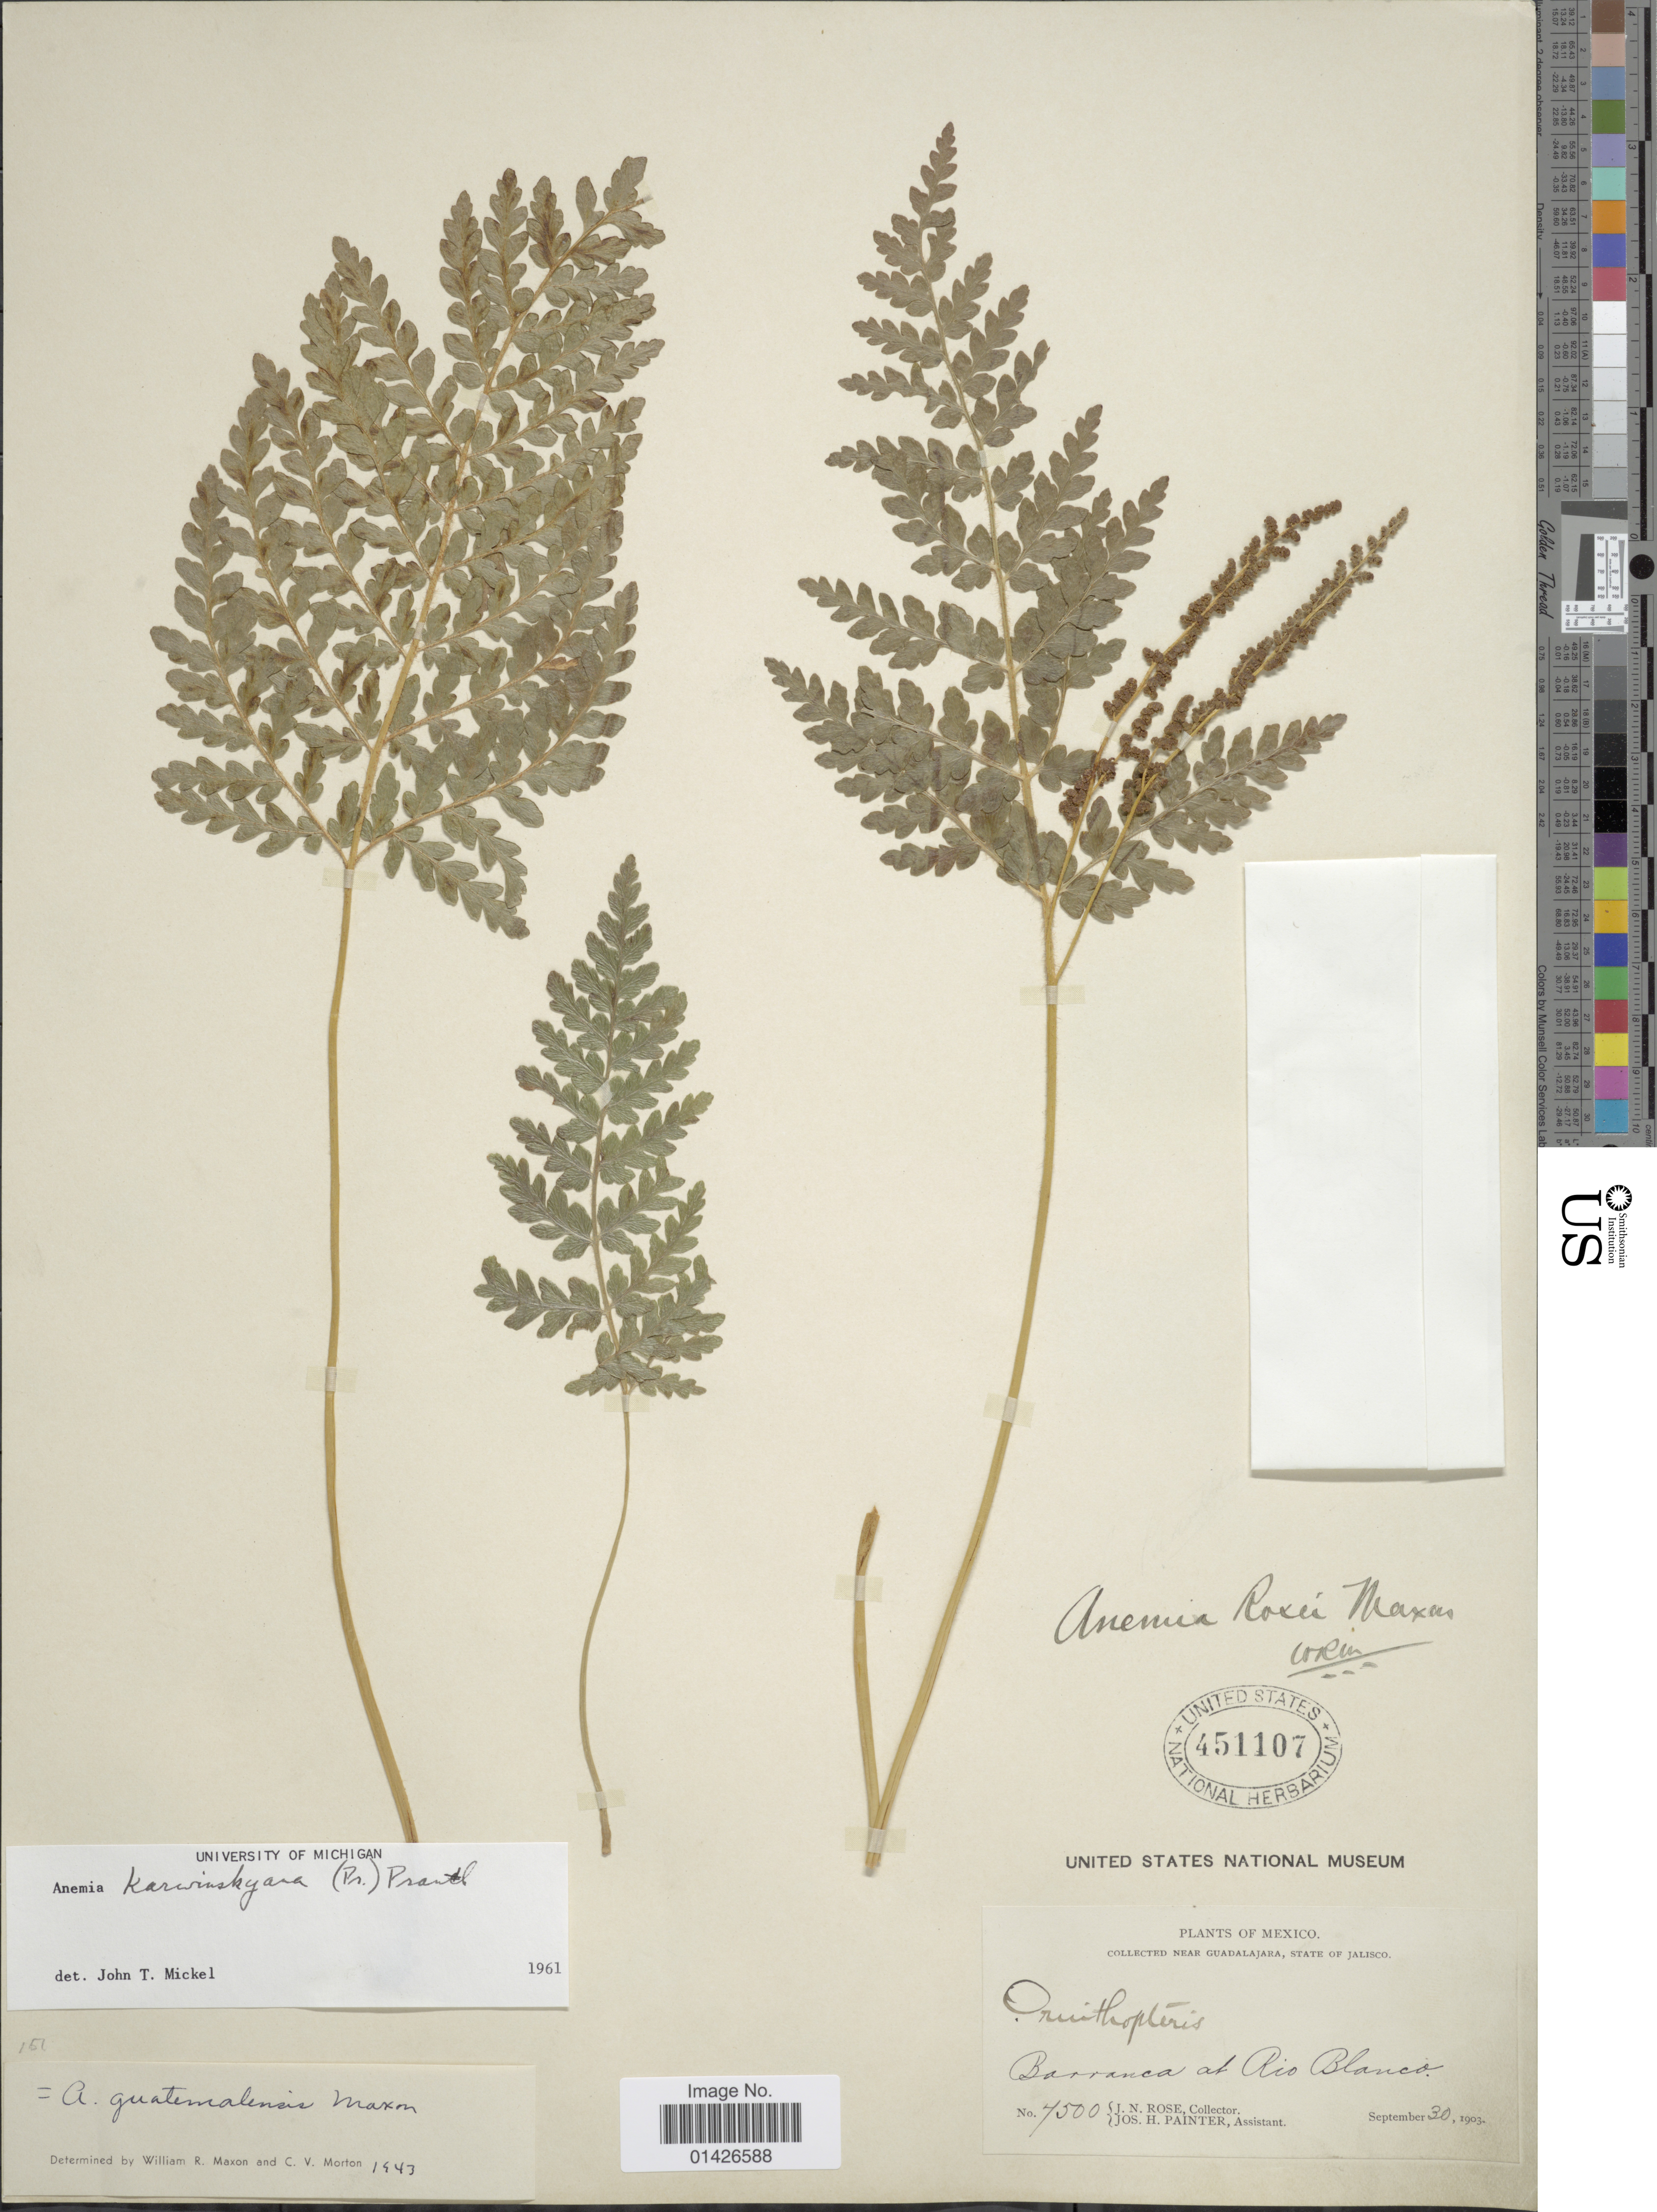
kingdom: Plantae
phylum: Tracheophyta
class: Polypodiopsida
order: Schizaeales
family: Anemiaceae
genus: Anemia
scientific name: Anemia karwinskyana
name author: (C. Presl) Prantl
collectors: J. N. Rose & J. H. Painter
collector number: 7500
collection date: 1903-09-30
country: Mexico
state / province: Jalisco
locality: Near Guadalajara, Barranca at Rio Blanco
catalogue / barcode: US 451107